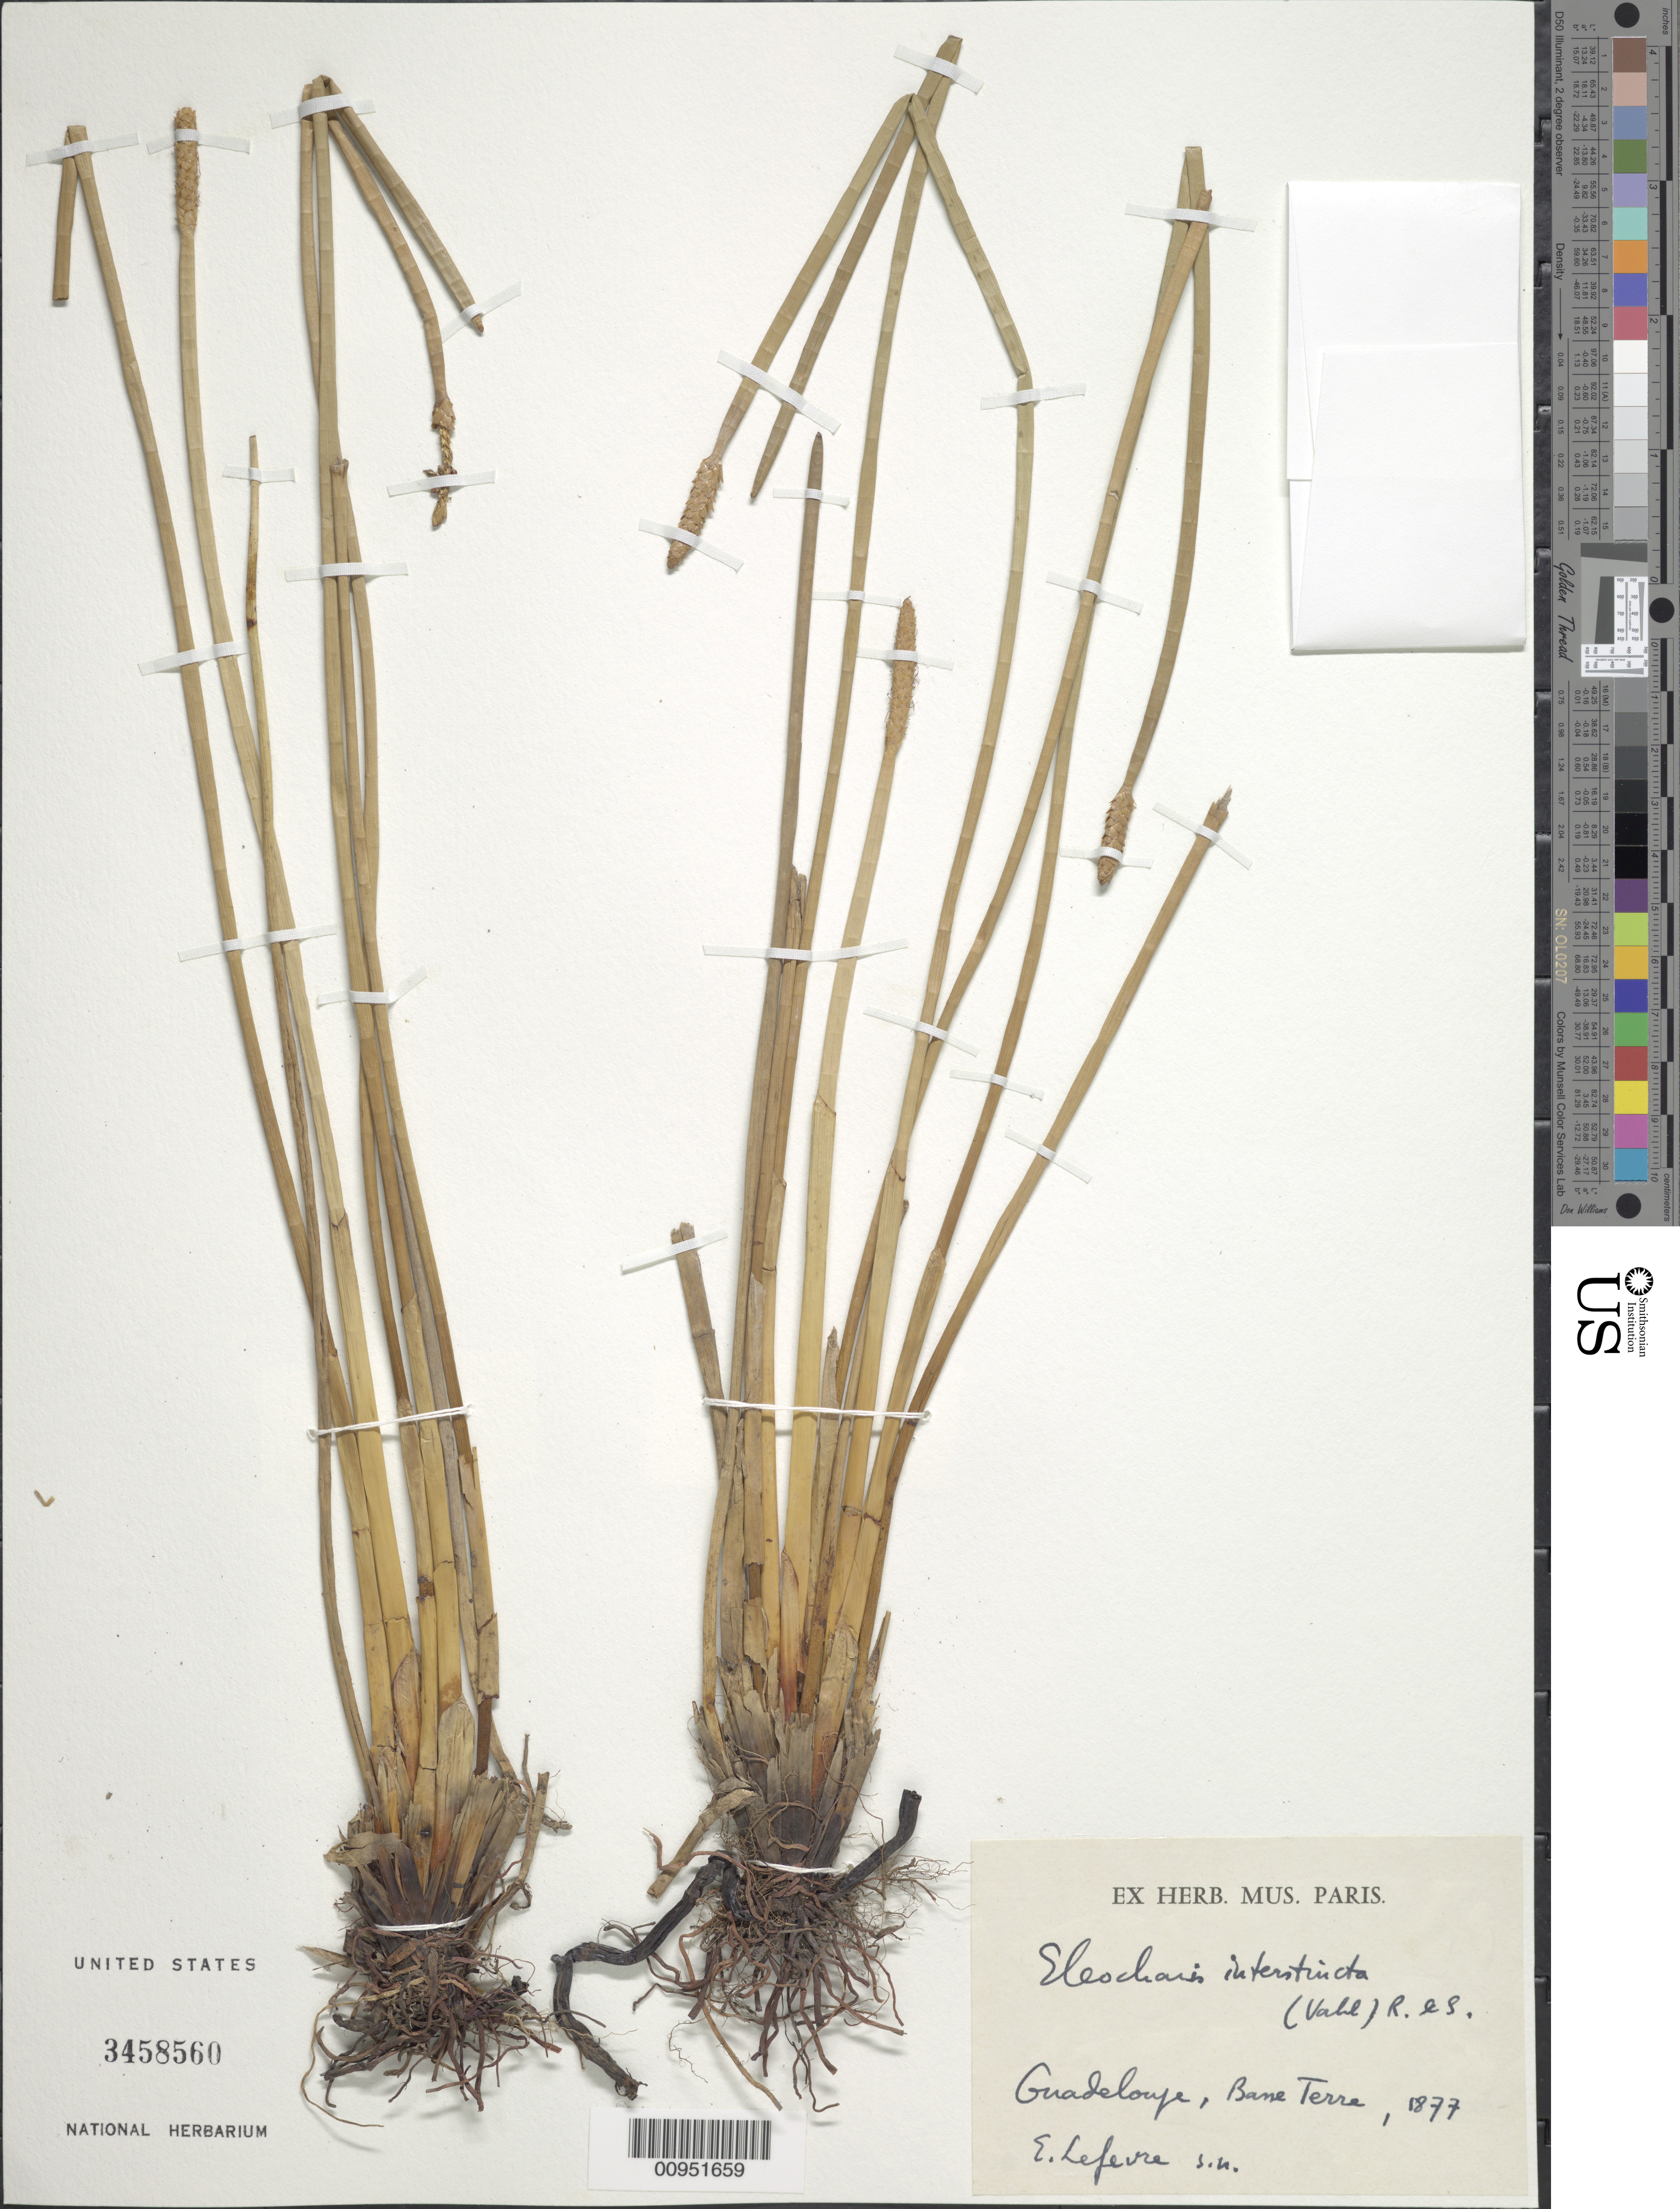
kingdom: Plantae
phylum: Tracheophyta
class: Liliopsida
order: Poales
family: Cyperaceae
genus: Eleocharis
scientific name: Eleocharis interstincta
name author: (Vahl) Roem. & Schult.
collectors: E. Lefevre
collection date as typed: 1877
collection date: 1877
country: Guadeloupe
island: Basse Terre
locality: Basse Terre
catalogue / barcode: US 3458560